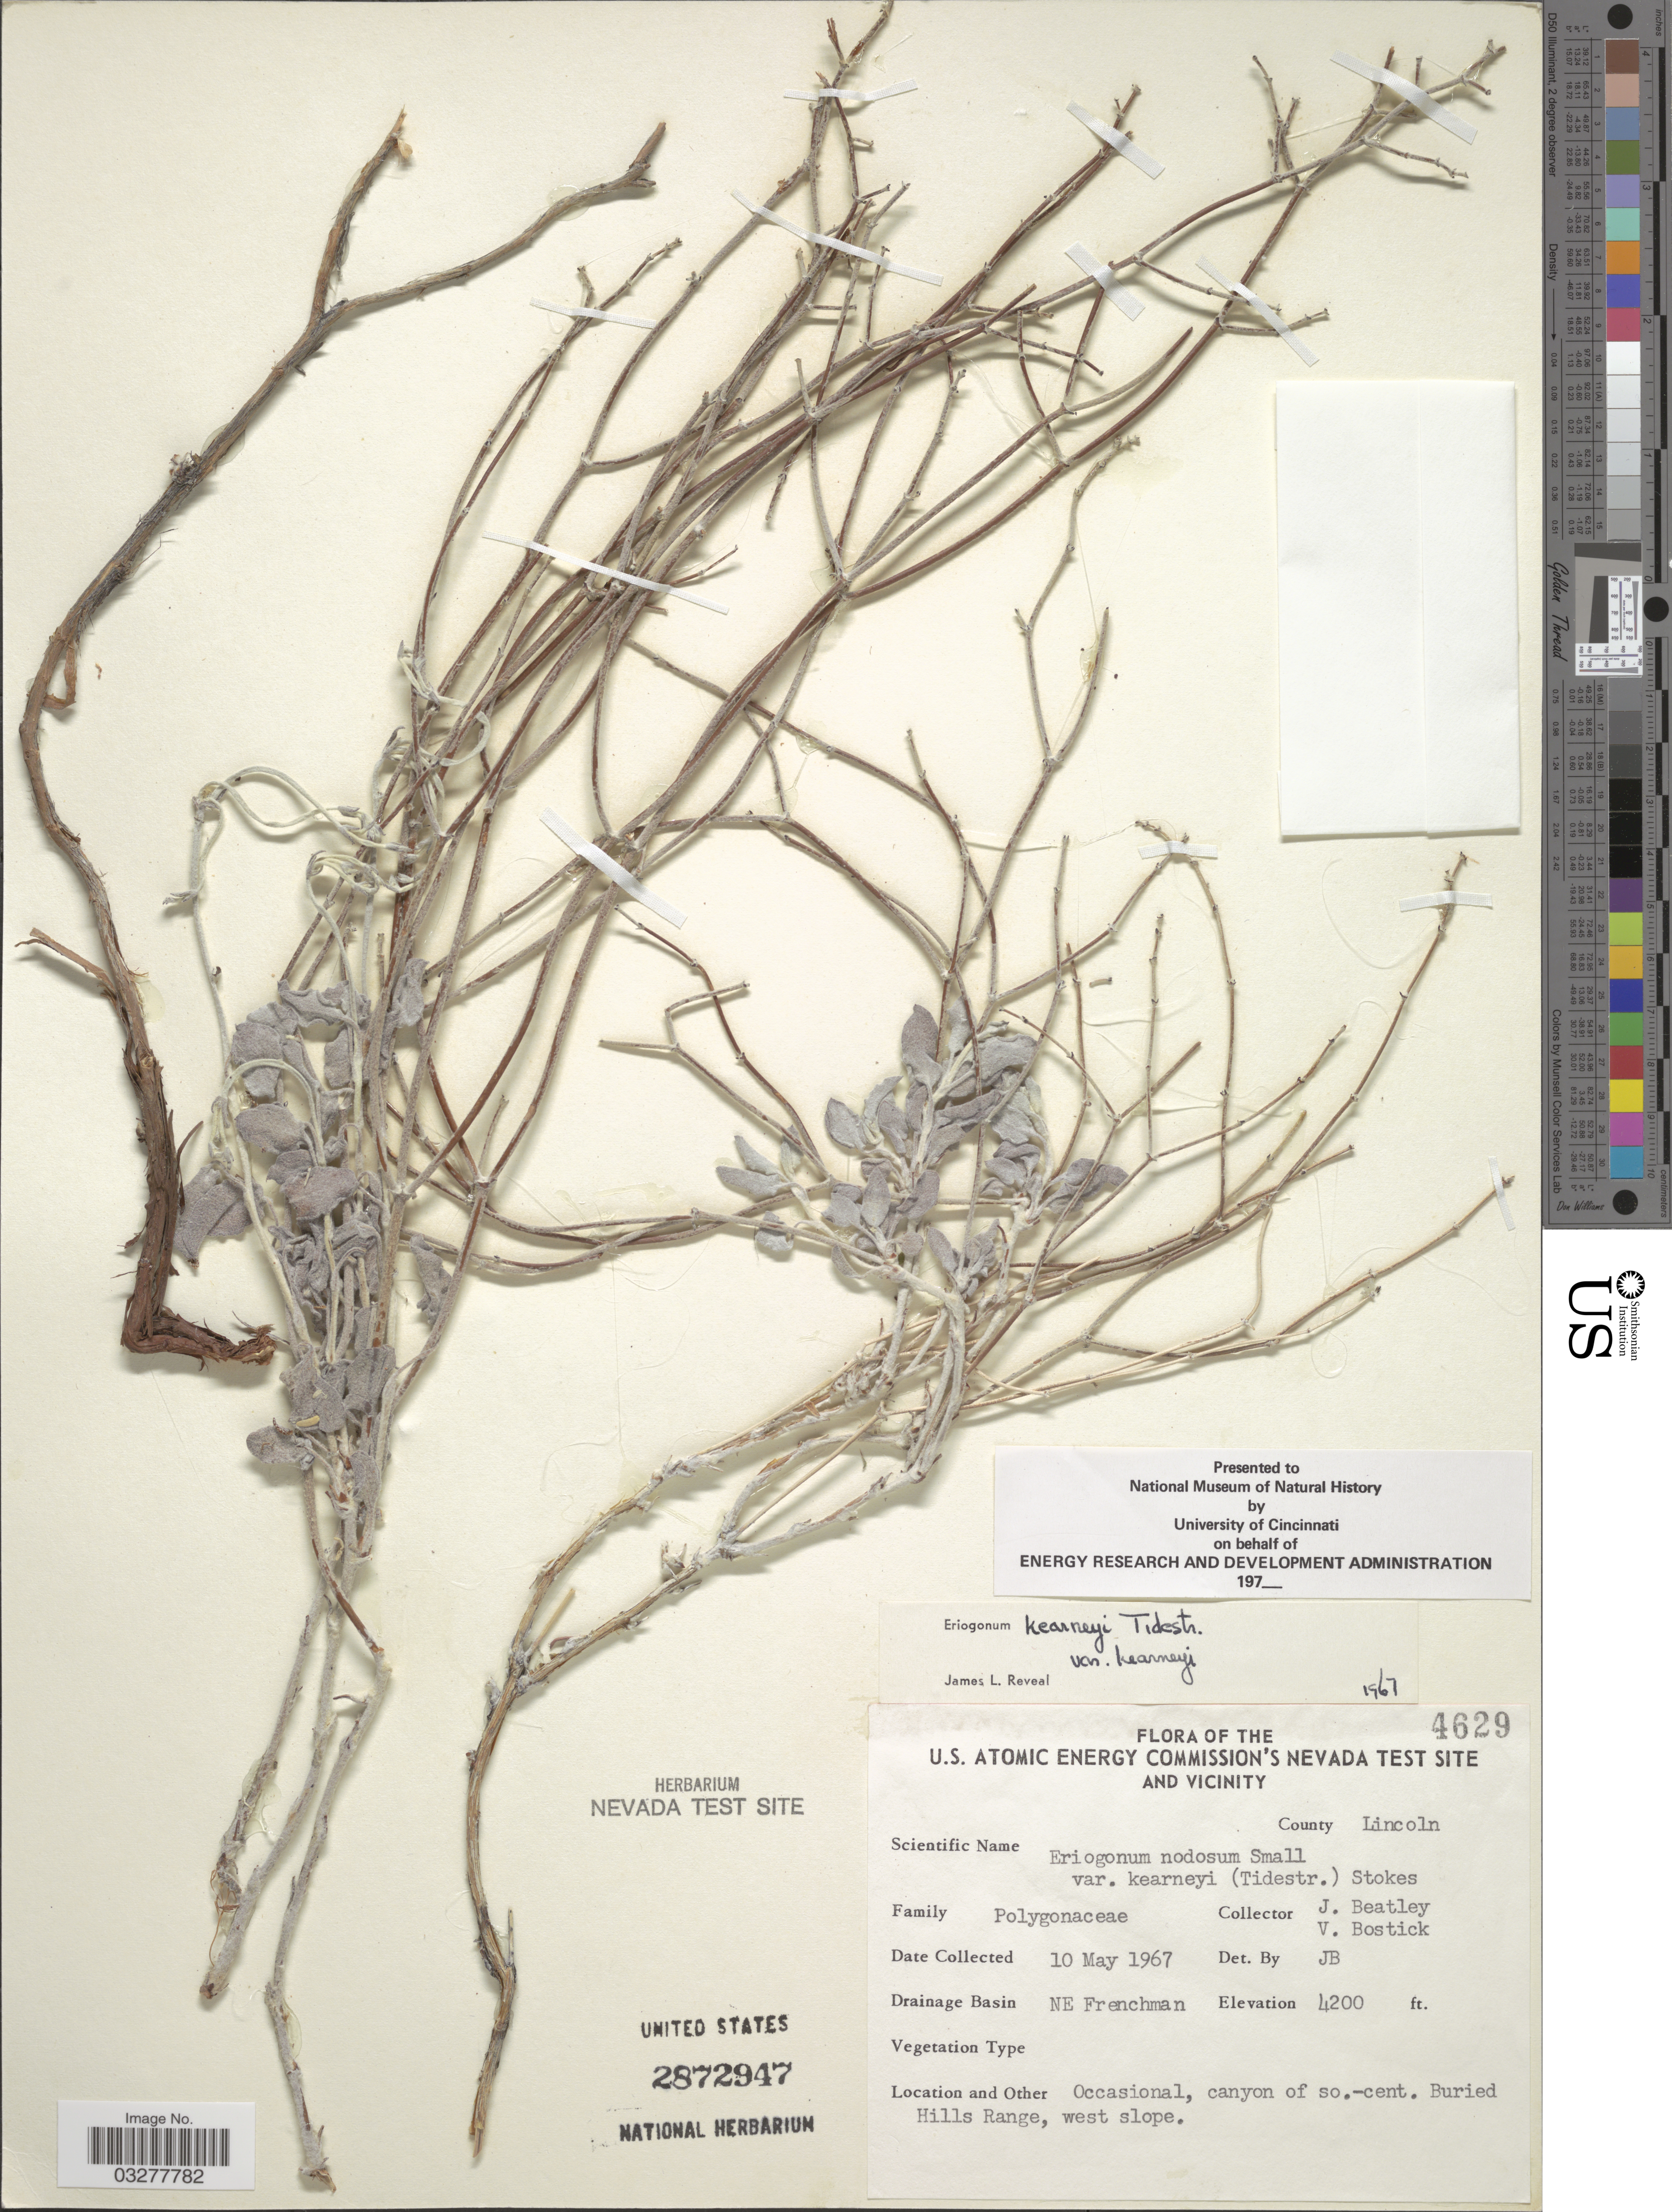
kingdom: Plantae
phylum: Tracheophyta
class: Magnoliopsida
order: Caryophyllales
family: Polygonaceae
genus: Eriogonum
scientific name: Eriogonum kearneyi var. kearneyi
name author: Tidestr.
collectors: J. C. Beatley & V. Bostick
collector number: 4629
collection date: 1967-05-10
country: United States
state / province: Nevada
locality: U. S. Atomic Energy Commission's Nevada Test Site and Vicinity. County Lincoln. Drainage Basin NE Frenchman. Canyon of so.-cent. Buried Hills Range, west slope.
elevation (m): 1280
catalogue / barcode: US 2872947